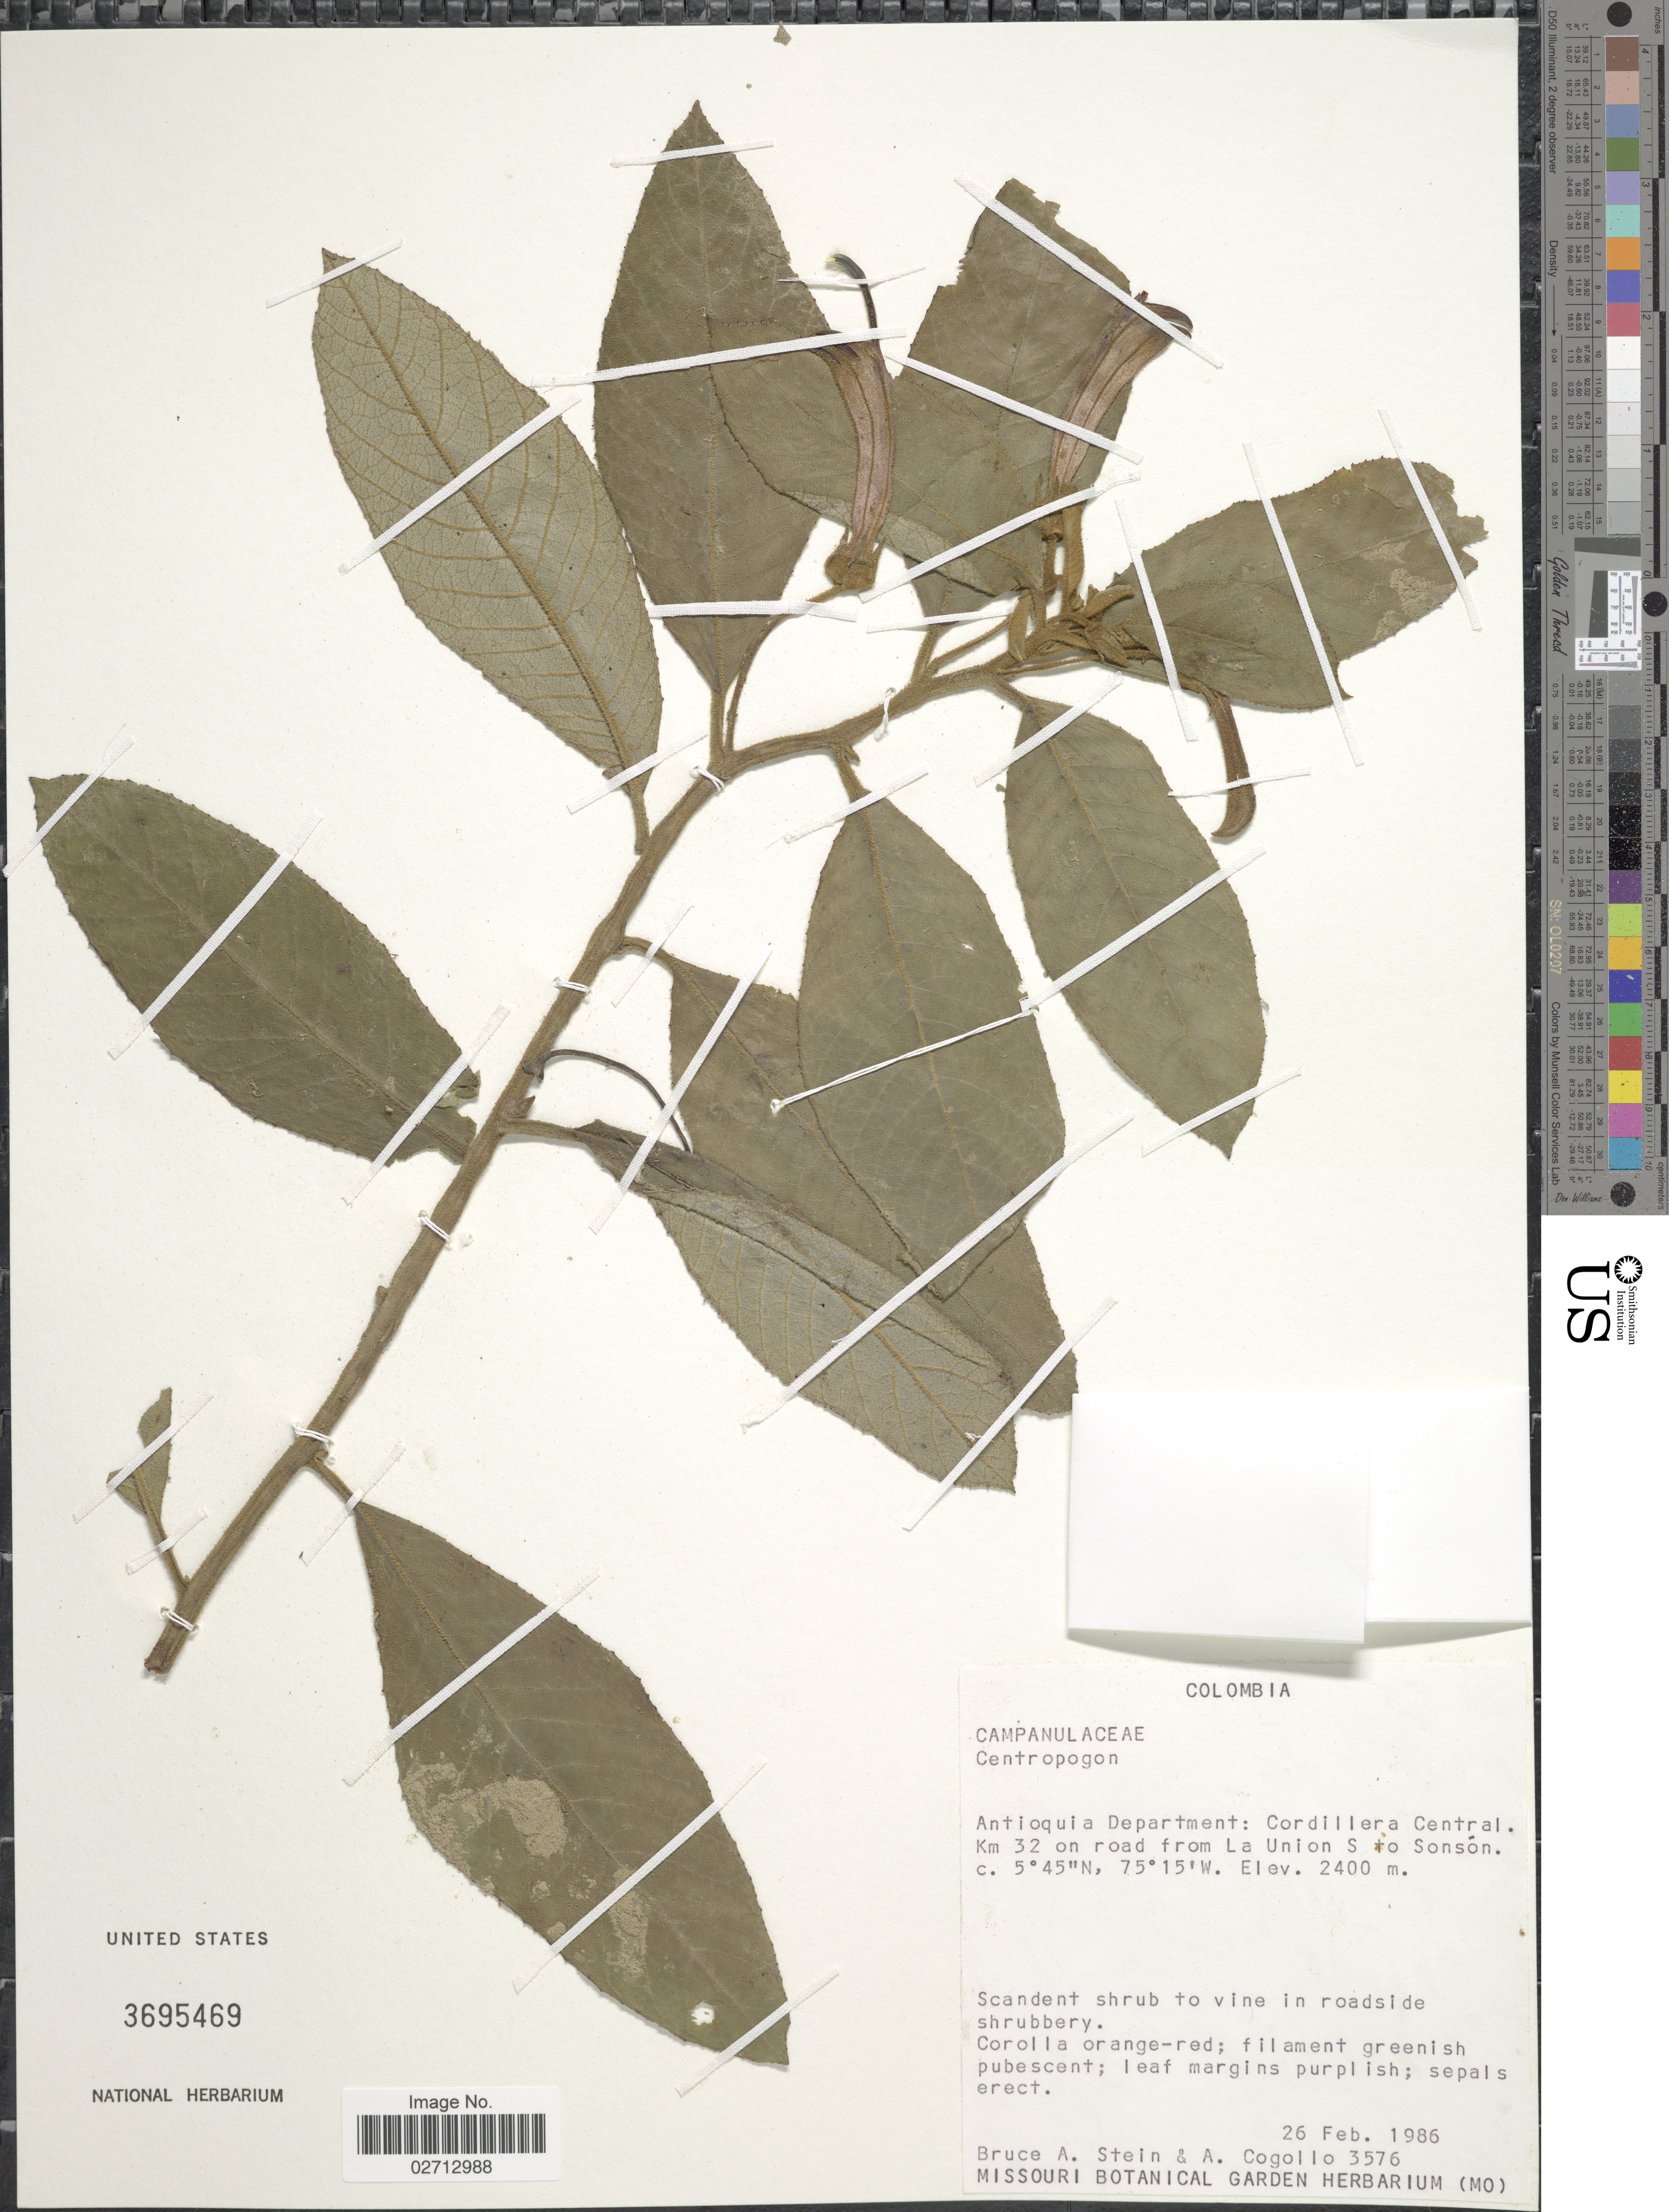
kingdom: Plantae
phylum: Tracheophyta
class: Magnoliopsida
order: Asterales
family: Campanulaceae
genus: Centropogon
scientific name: Centropogon sp.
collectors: B. A. Stein & A. Cogollo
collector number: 3576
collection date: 1986-02-26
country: Colombia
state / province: Antioquia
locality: Cordillera Central. Km 32 on road from La Union S to Sonson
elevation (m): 2400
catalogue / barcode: US 3695469